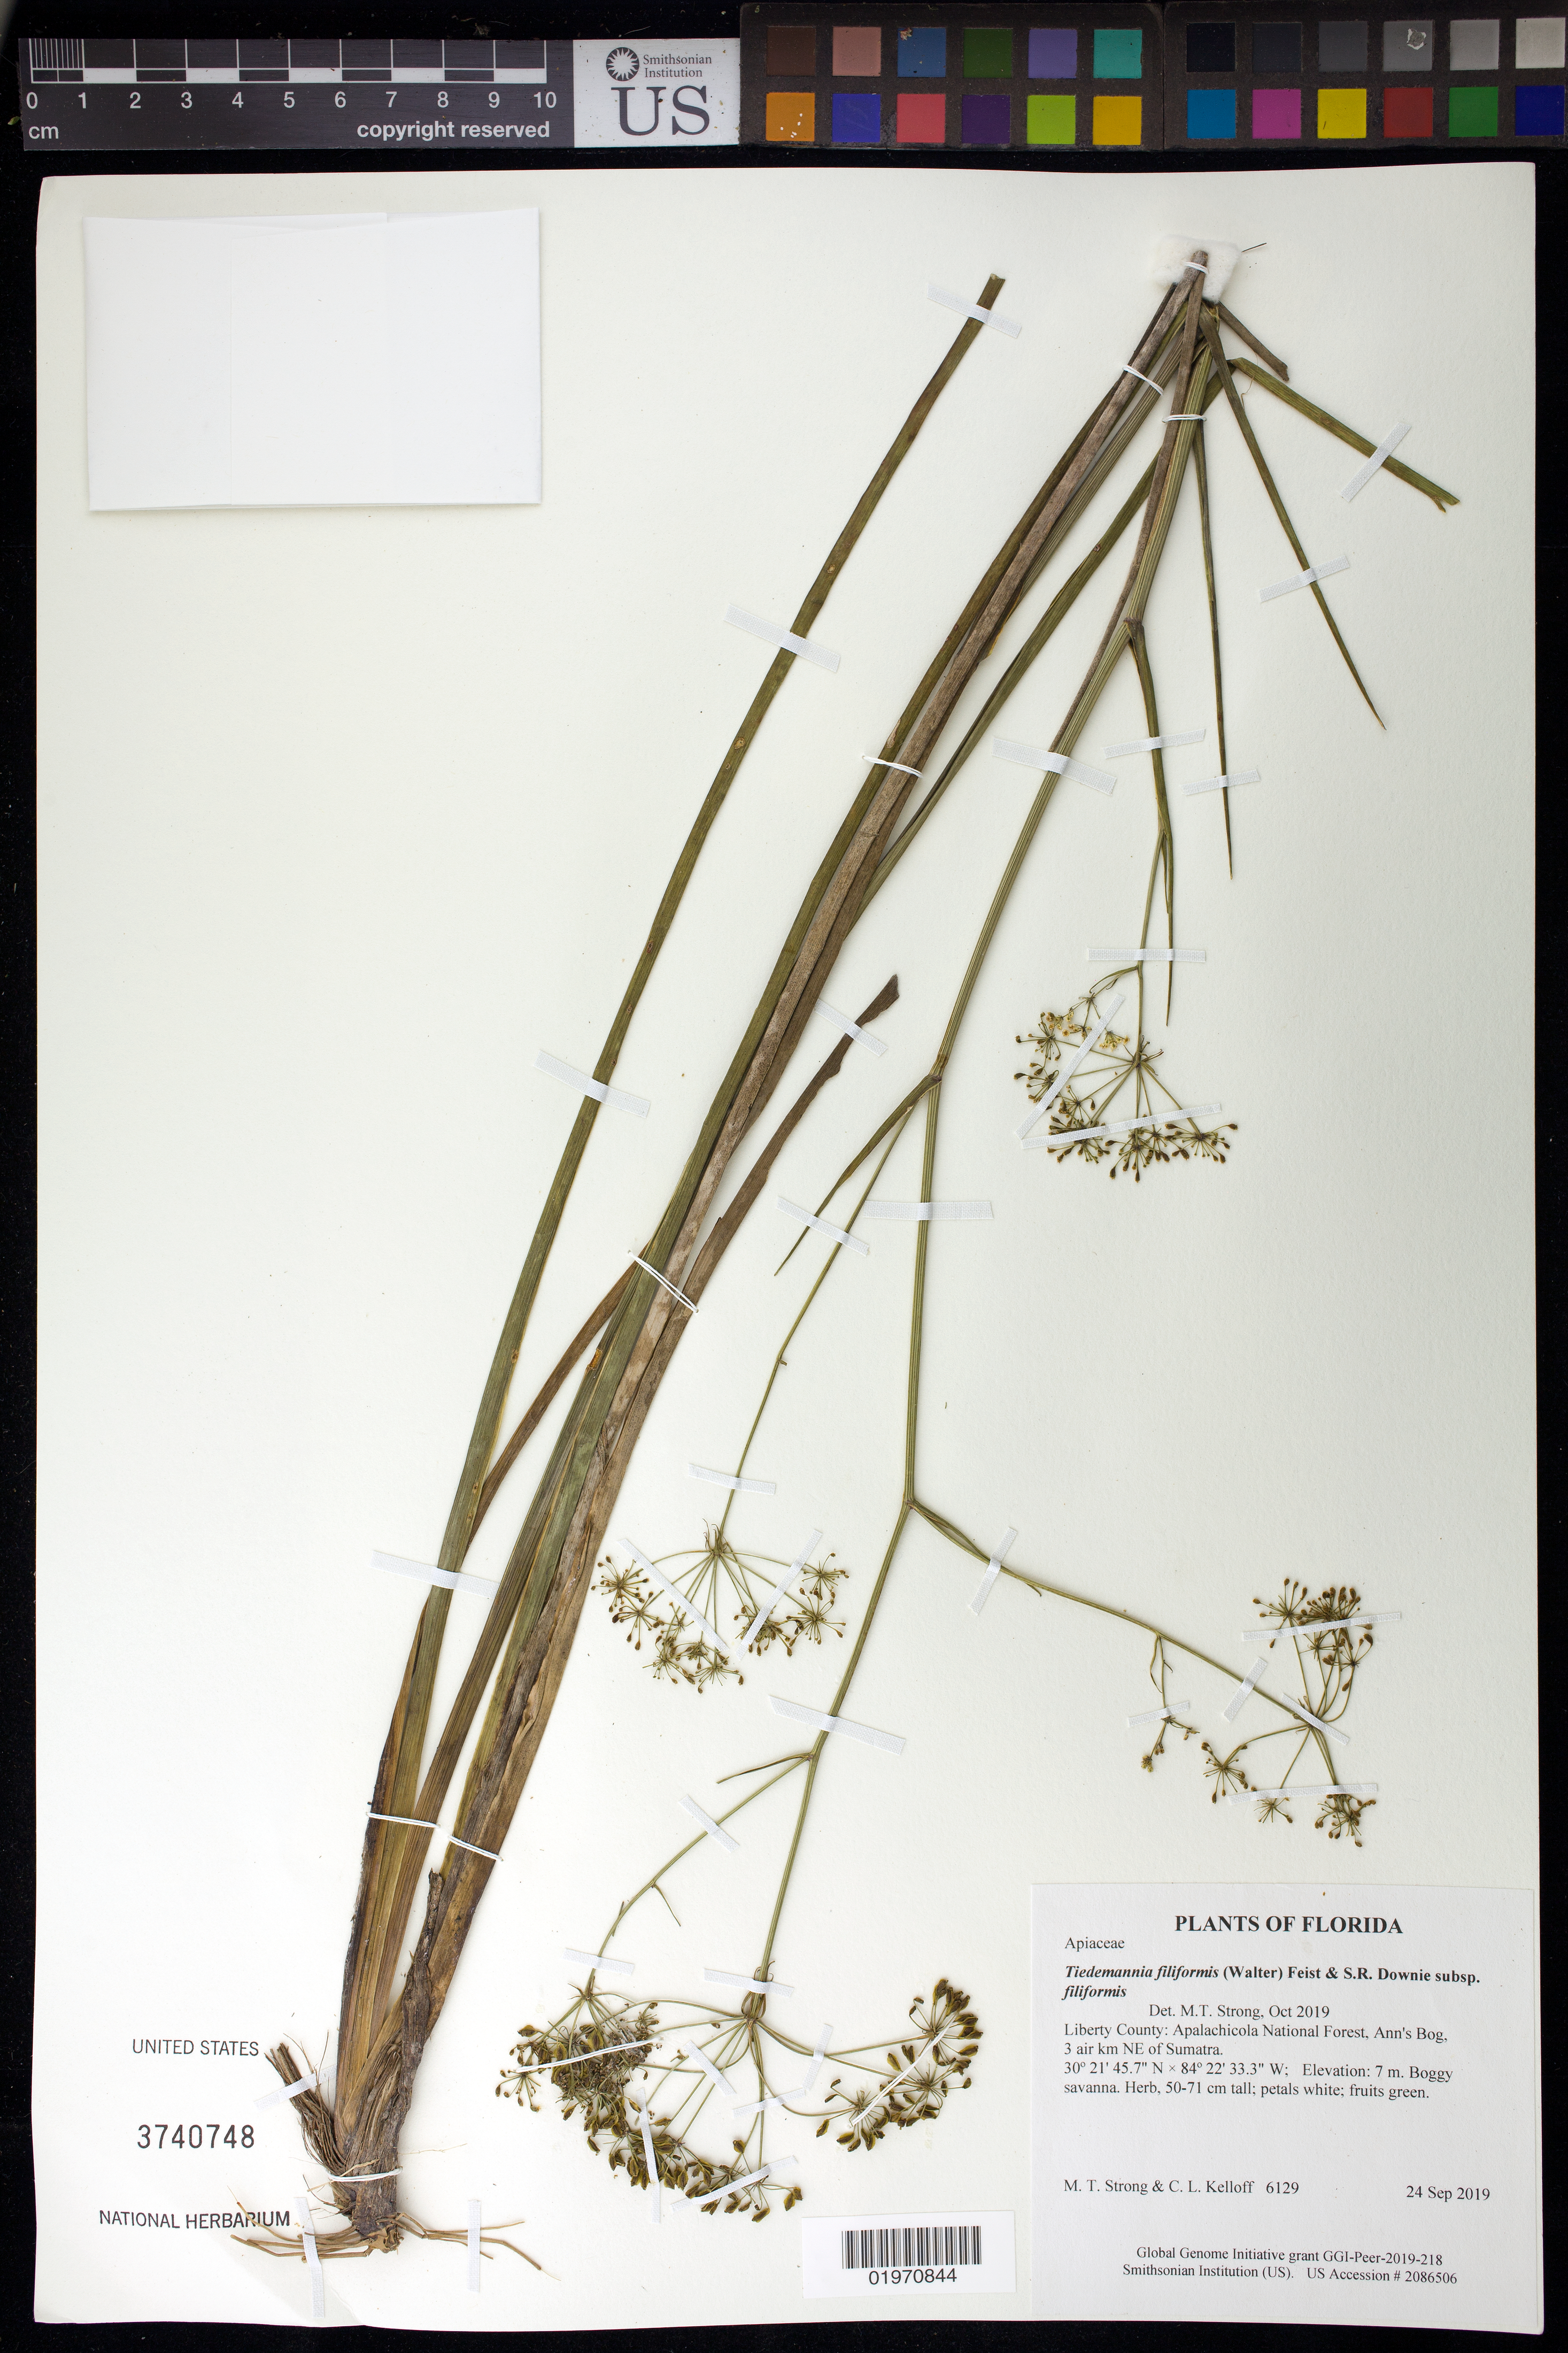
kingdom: Plantae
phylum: Tracheophyta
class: Magnoliopsida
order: Apiales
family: Apiaceae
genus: Tiedemannia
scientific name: Tiedemannia filiformis subsp. filiformis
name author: (Walter) Feist & S.R. Downie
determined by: Strong, Mark T., (BOT), Smithsonian Institution - National Museum of Natural History (UNITED STATES)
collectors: M. T. Strong & C. L. Kelloff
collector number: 6129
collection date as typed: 24 Sep 2019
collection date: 2019-09-24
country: United States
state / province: Florida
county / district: Liberty County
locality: Apalachicola National Forest, Ann's Bog, 3 air km NE of Sumatra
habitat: Boggy savanna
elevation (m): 7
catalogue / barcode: US 3740748